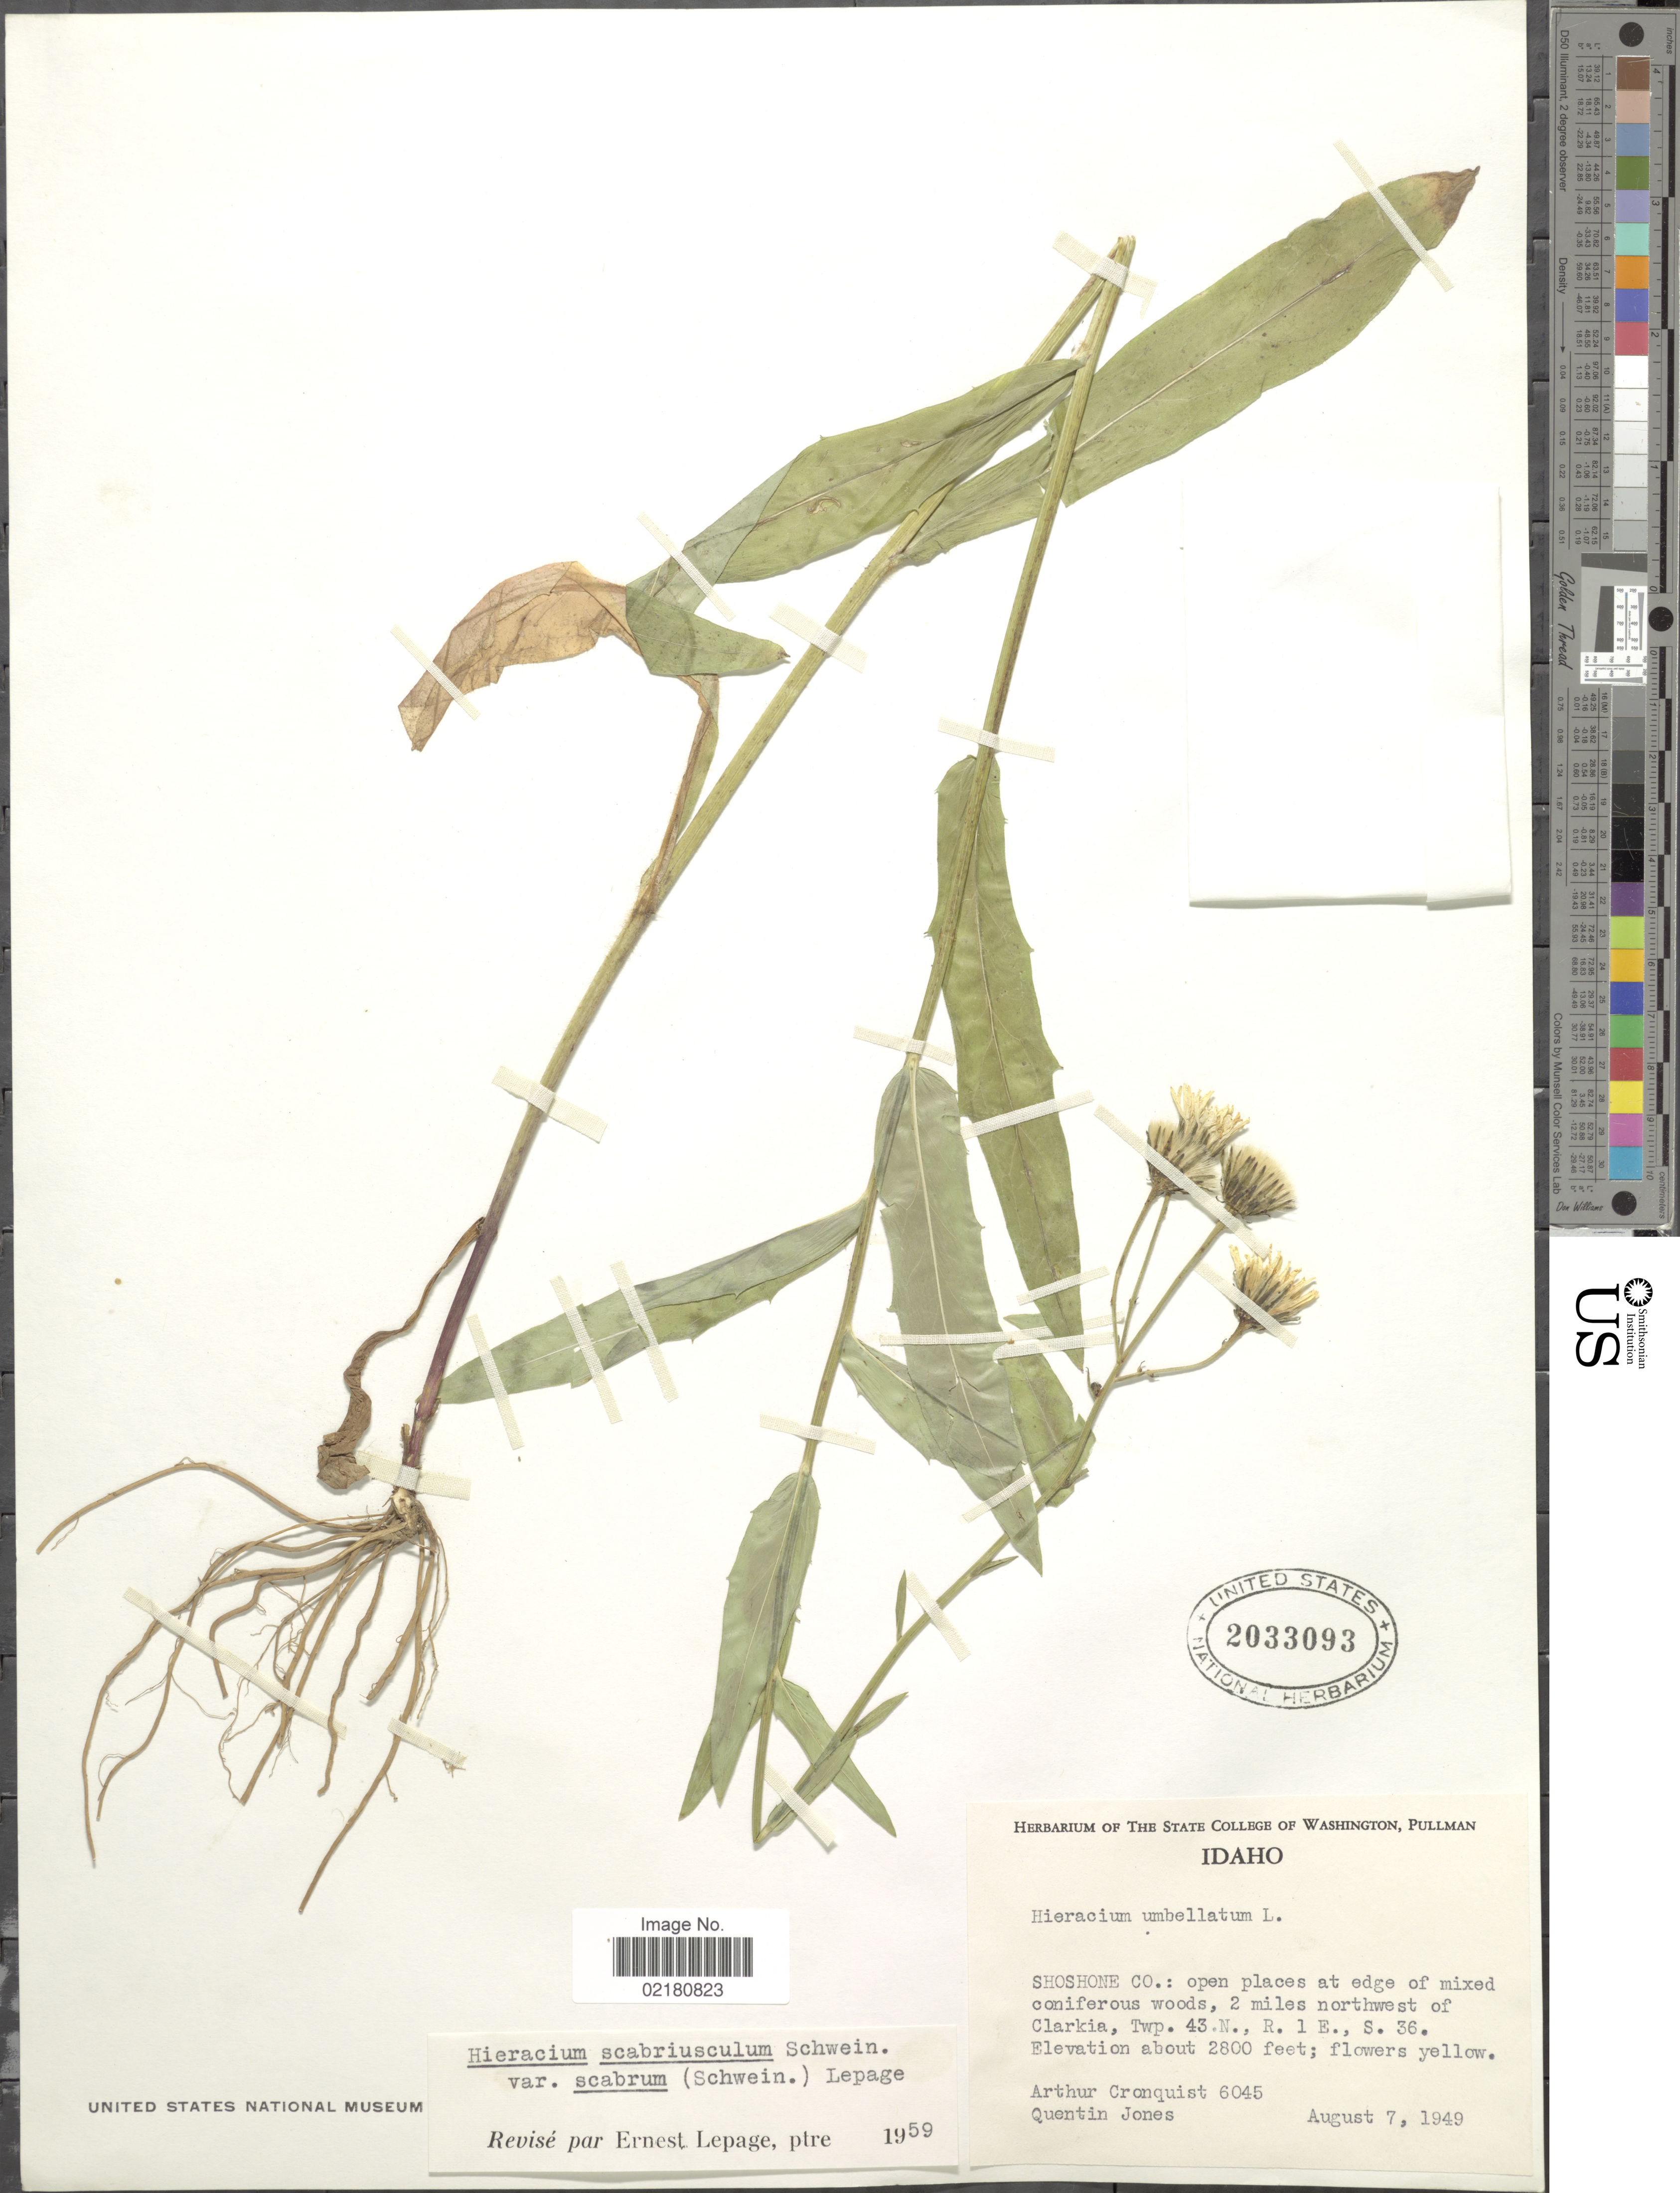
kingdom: Plantae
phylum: Tracheophyta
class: Magnoliopsida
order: Asterales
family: Asteraceae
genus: Hieracium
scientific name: Hieracium umbellatum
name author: L.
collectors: A. J. Cronquist & Q. Jones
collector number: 6045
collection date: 1949-08-07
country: United States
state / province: Idaho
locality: SHOSHONE CO.: open places at edge of mixed coniferous woods, 2 miles northwest of Clarkia, Twp. 43 N., R. 1 E. S. 36.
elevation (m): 853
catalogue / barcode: US 2033093